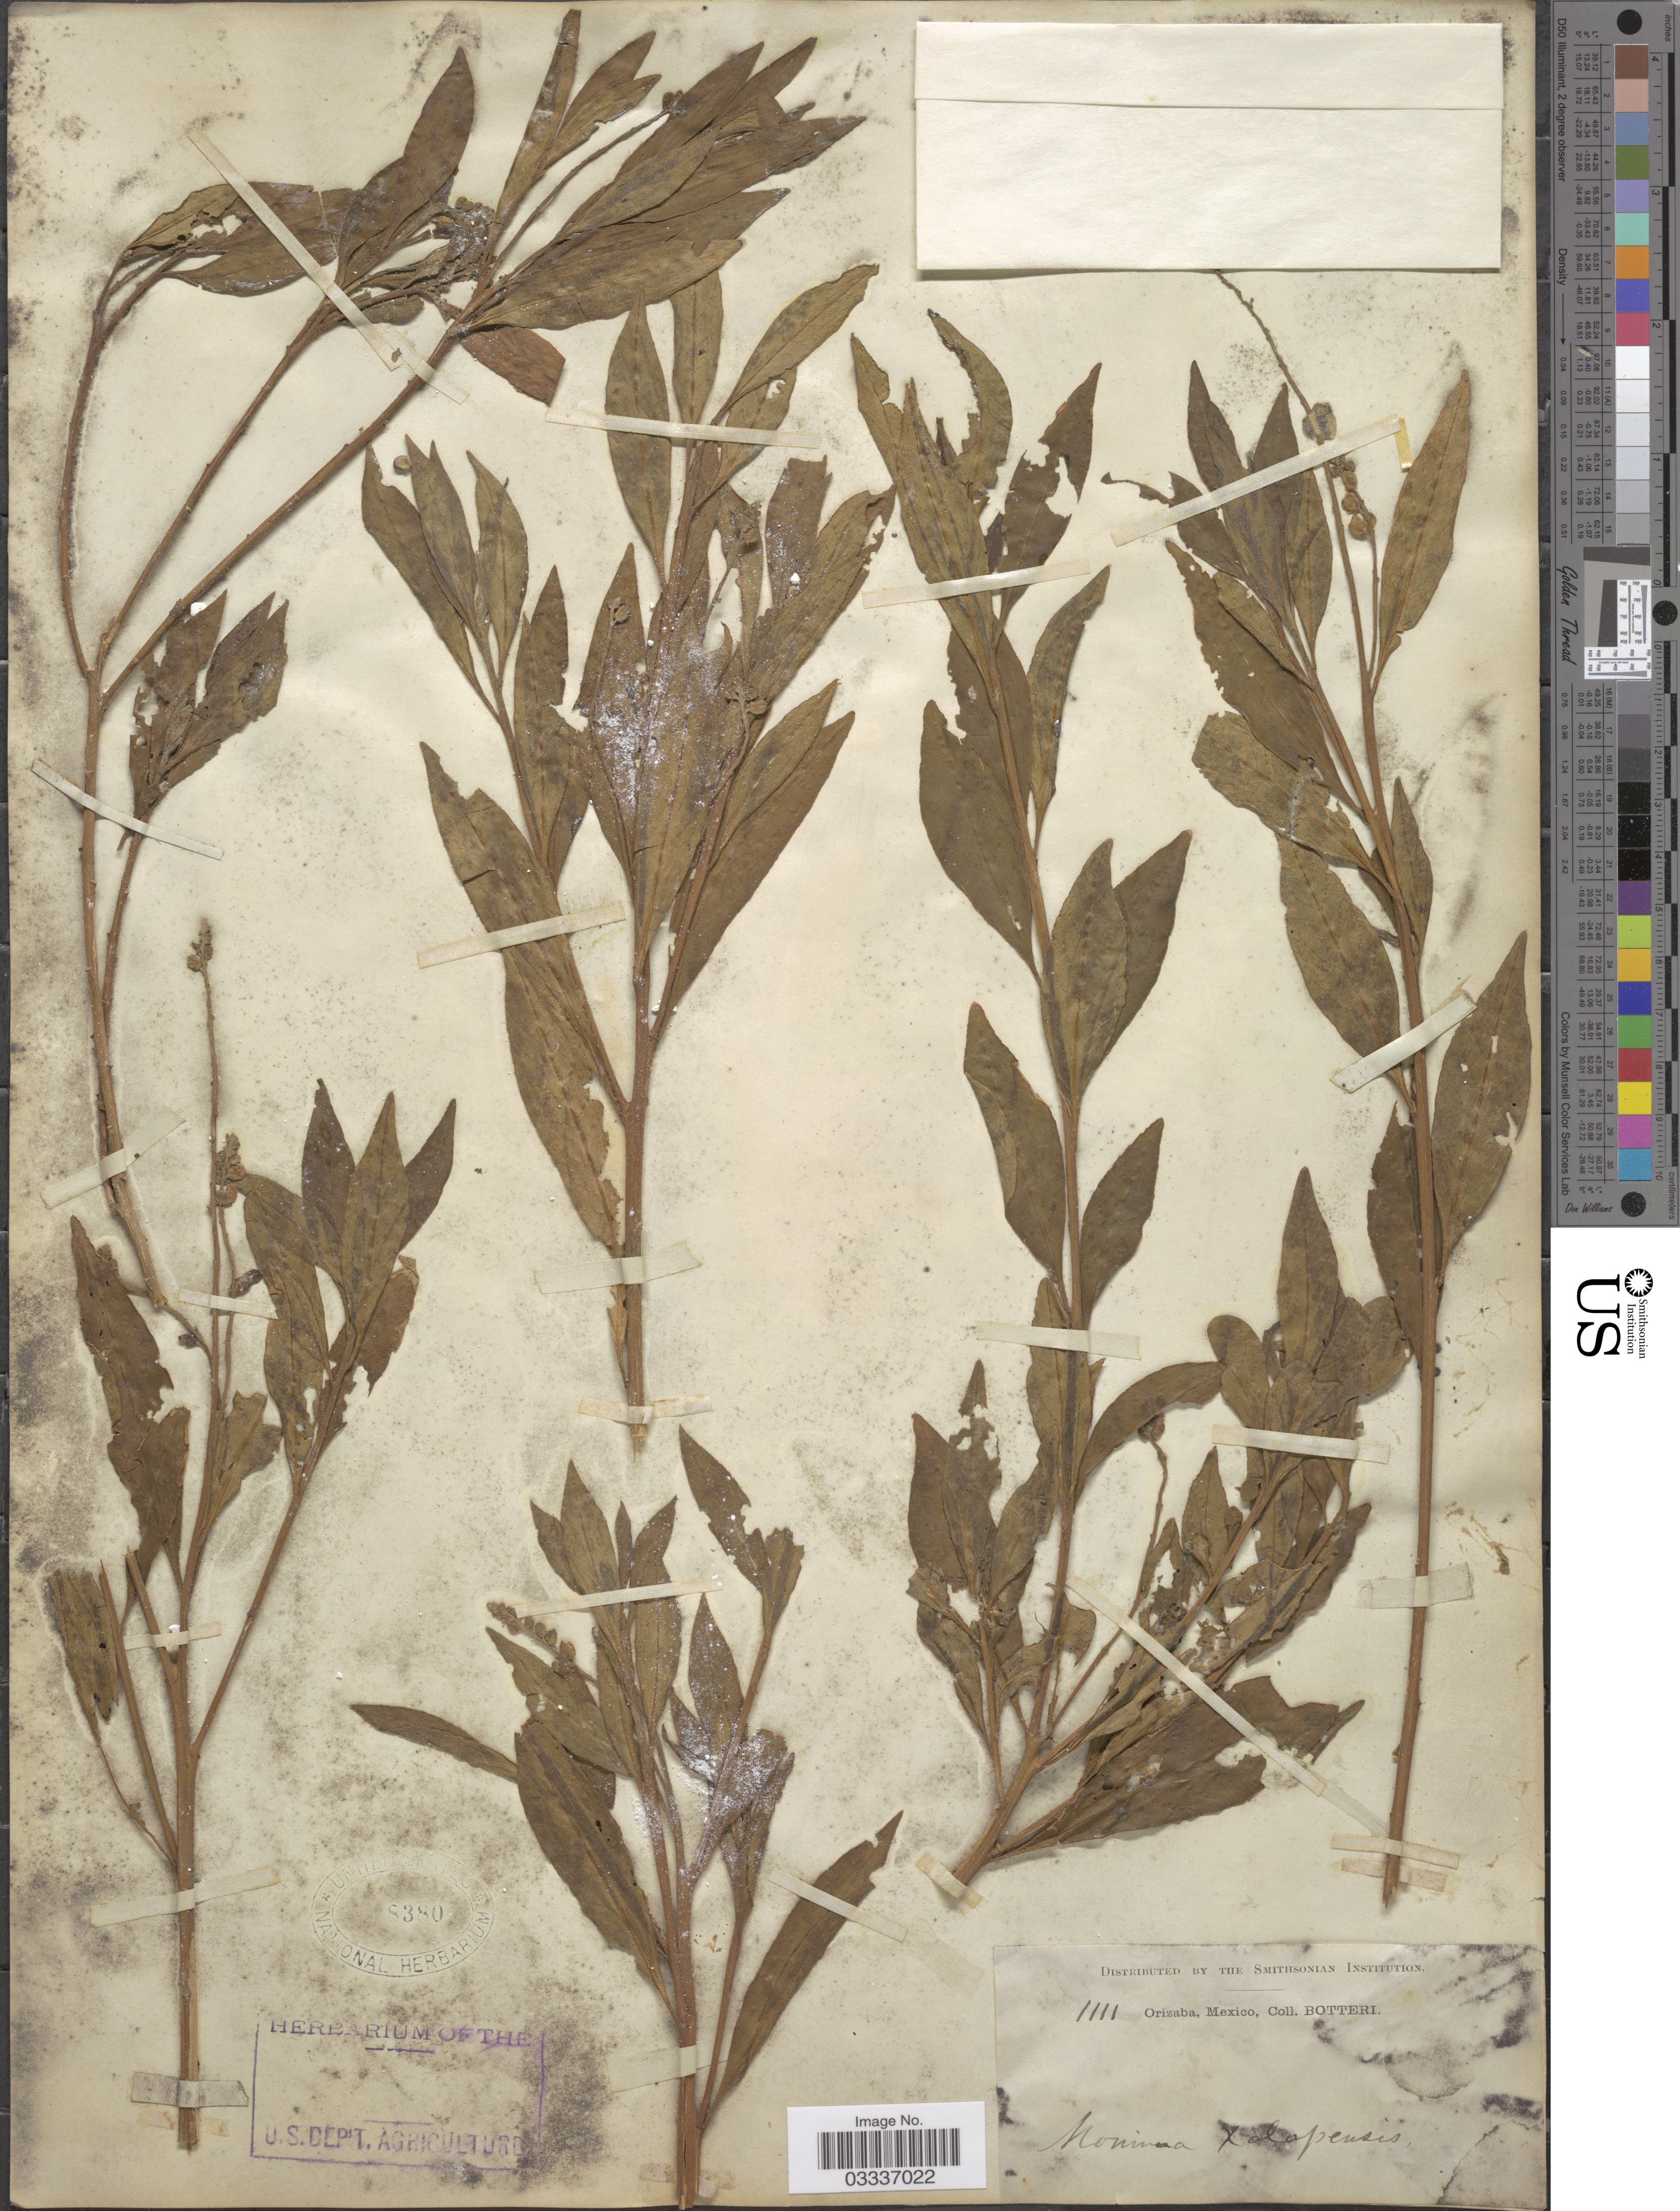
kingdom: Plantae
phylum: Tracheophyta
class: Magnoliopsida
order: Fabales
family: Polygalaceae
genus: Monnina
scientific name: Monnina xalapensis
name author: Kunth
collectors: -. Botteri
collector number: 1111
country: Mexico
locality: Orizaba.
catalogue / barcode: US 8380